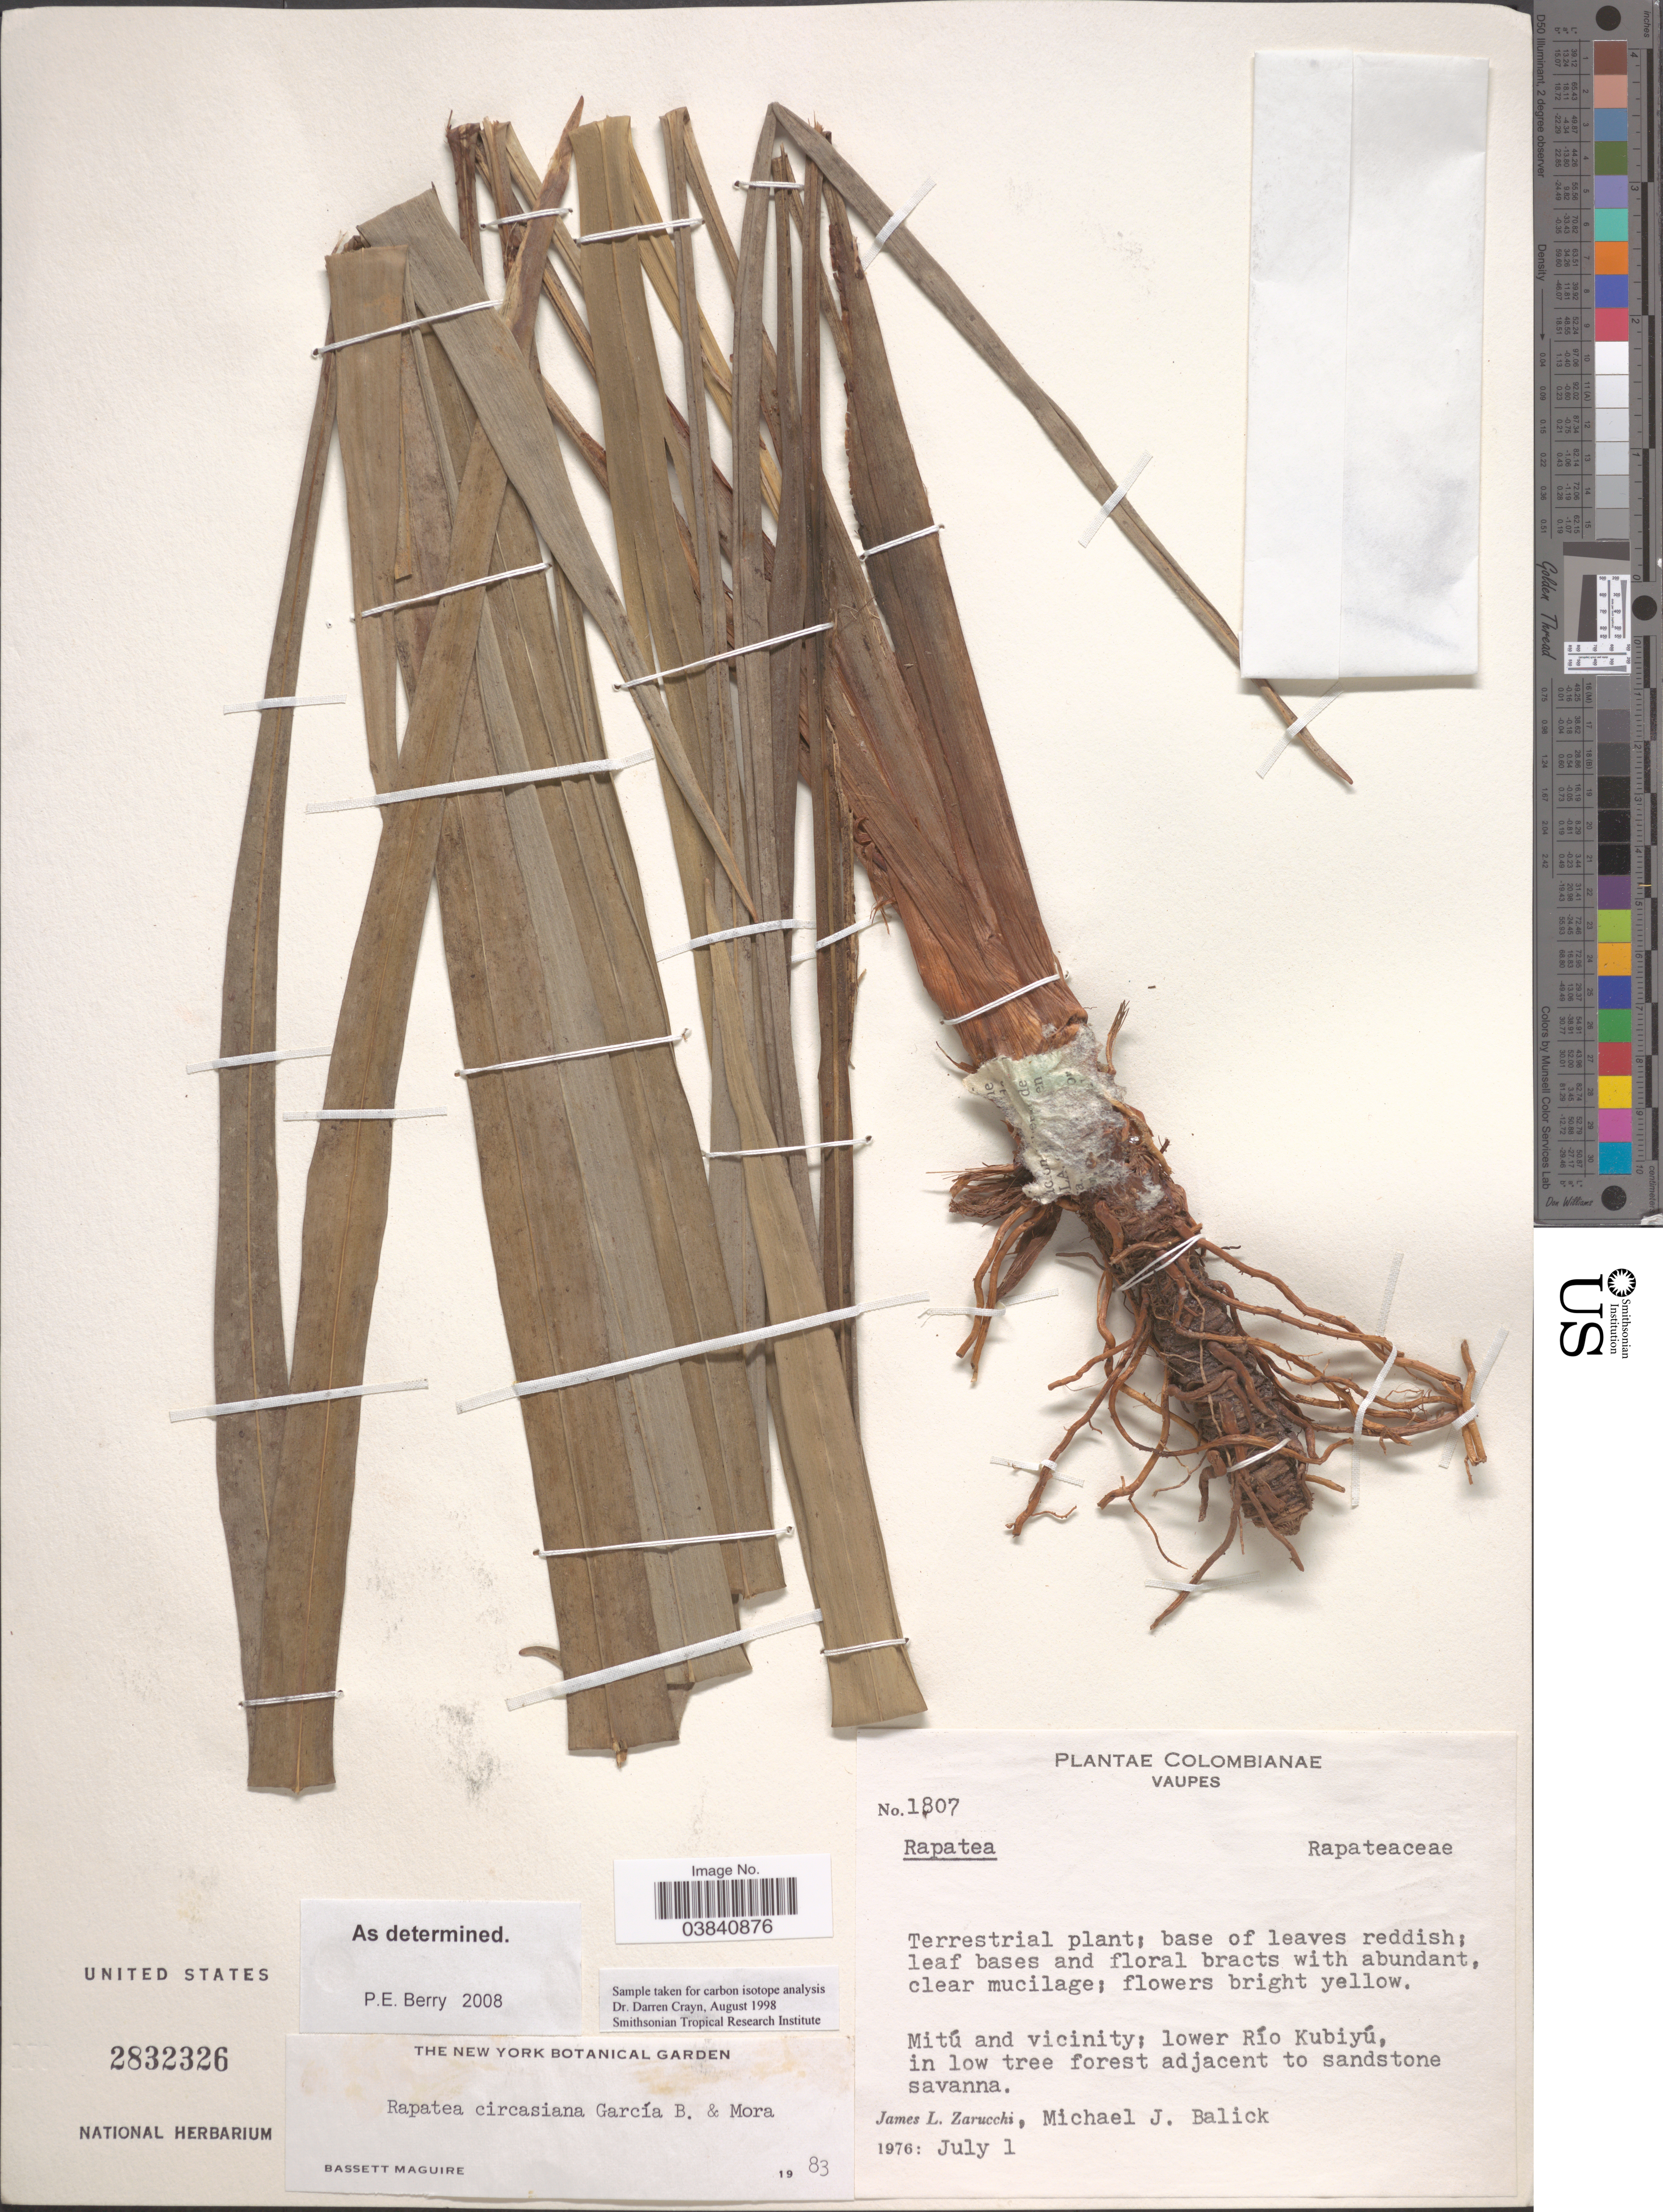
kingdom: Plantae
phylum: Tracheophyta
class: Liliopsida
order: Poales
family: Rapateaceae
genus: Rapatea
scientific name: Rapatea circasiana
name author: García-Barr. & L.E. Mora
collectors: J. L. Zarucchi & M. J. Balick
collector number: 1807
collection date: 1976-07-01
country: Colombia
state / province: Vaupés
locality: Mitú and vicinity; lower Río Kubiyú.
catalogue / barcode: US 2832326